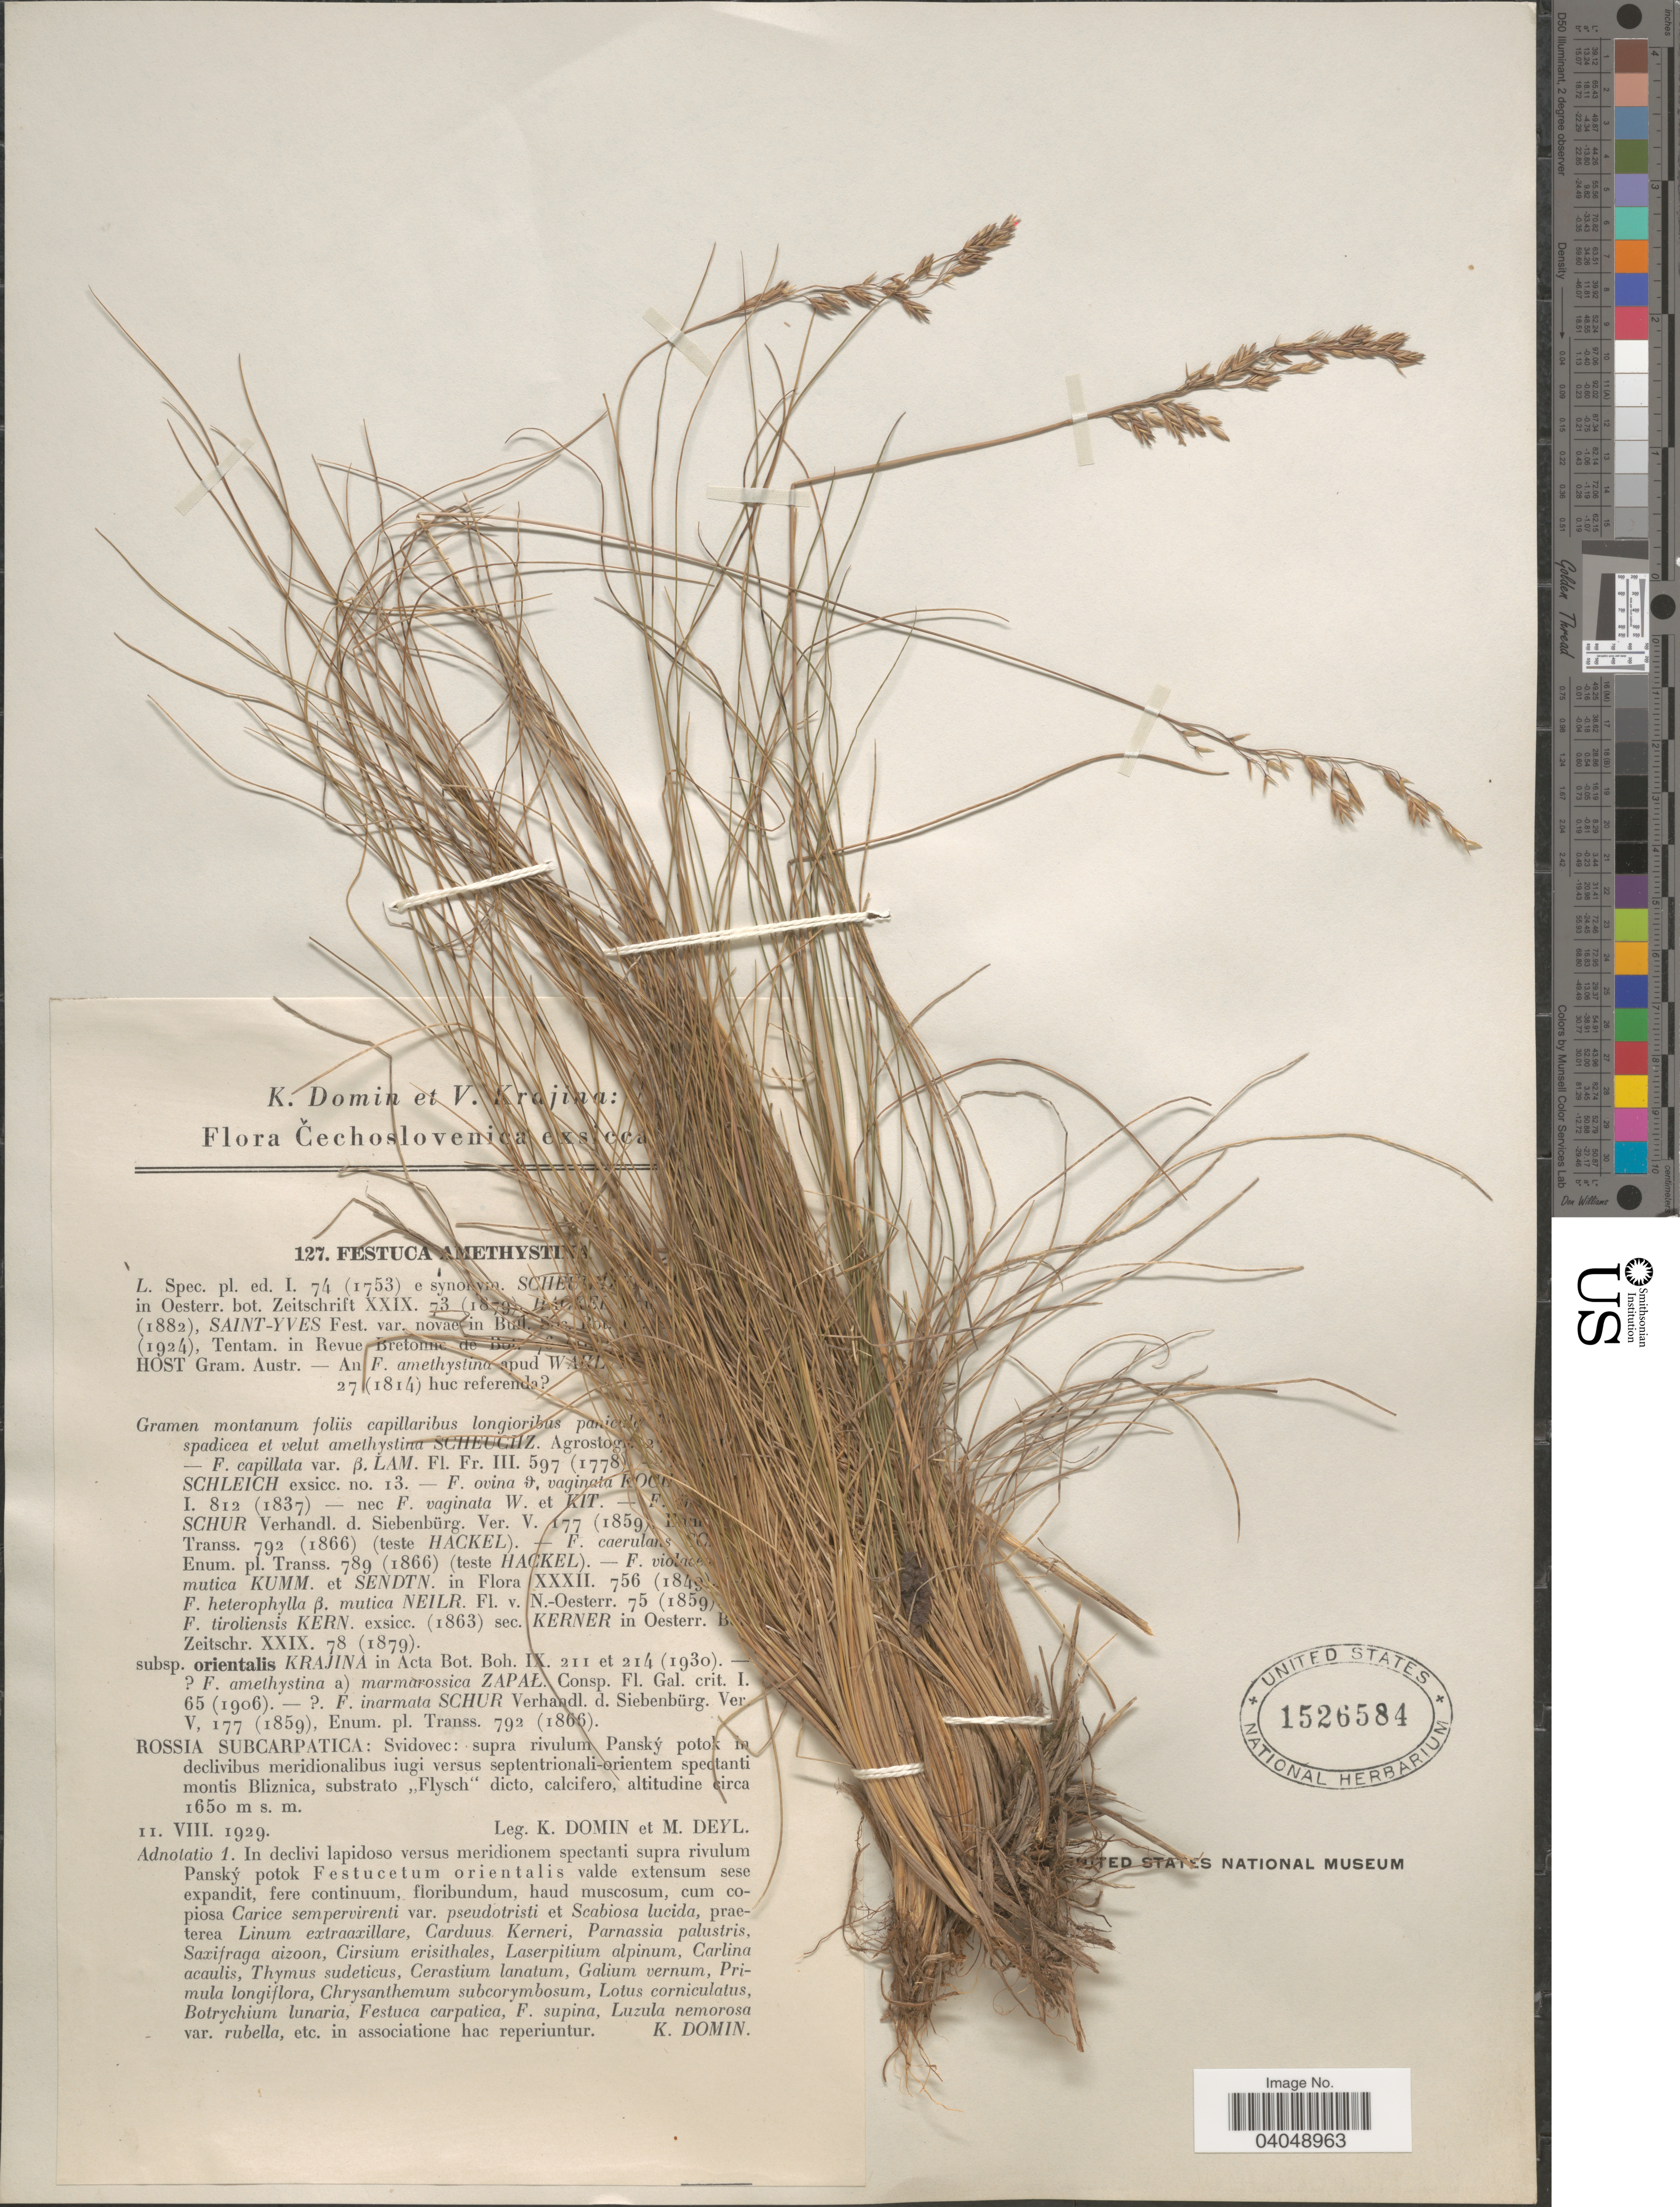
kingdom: Plantae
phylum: Tracheophyta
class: Liliopsida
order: Poales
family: Poaceae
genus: Festuca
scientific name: Festuca amethystina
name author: L.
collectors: K. Domin & M. Deyl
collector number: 127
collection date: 1929-08-11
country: Ukraine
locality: Rossia Subcarpatica: Svidovec: supra rivulum Panský potok in declivibus meridionalibus iugi versus septentrionali-orientem spectanti montis Bliznica, substrato "Flysch" dicto, calcifero.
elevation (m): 1650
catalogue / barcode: US 1526584